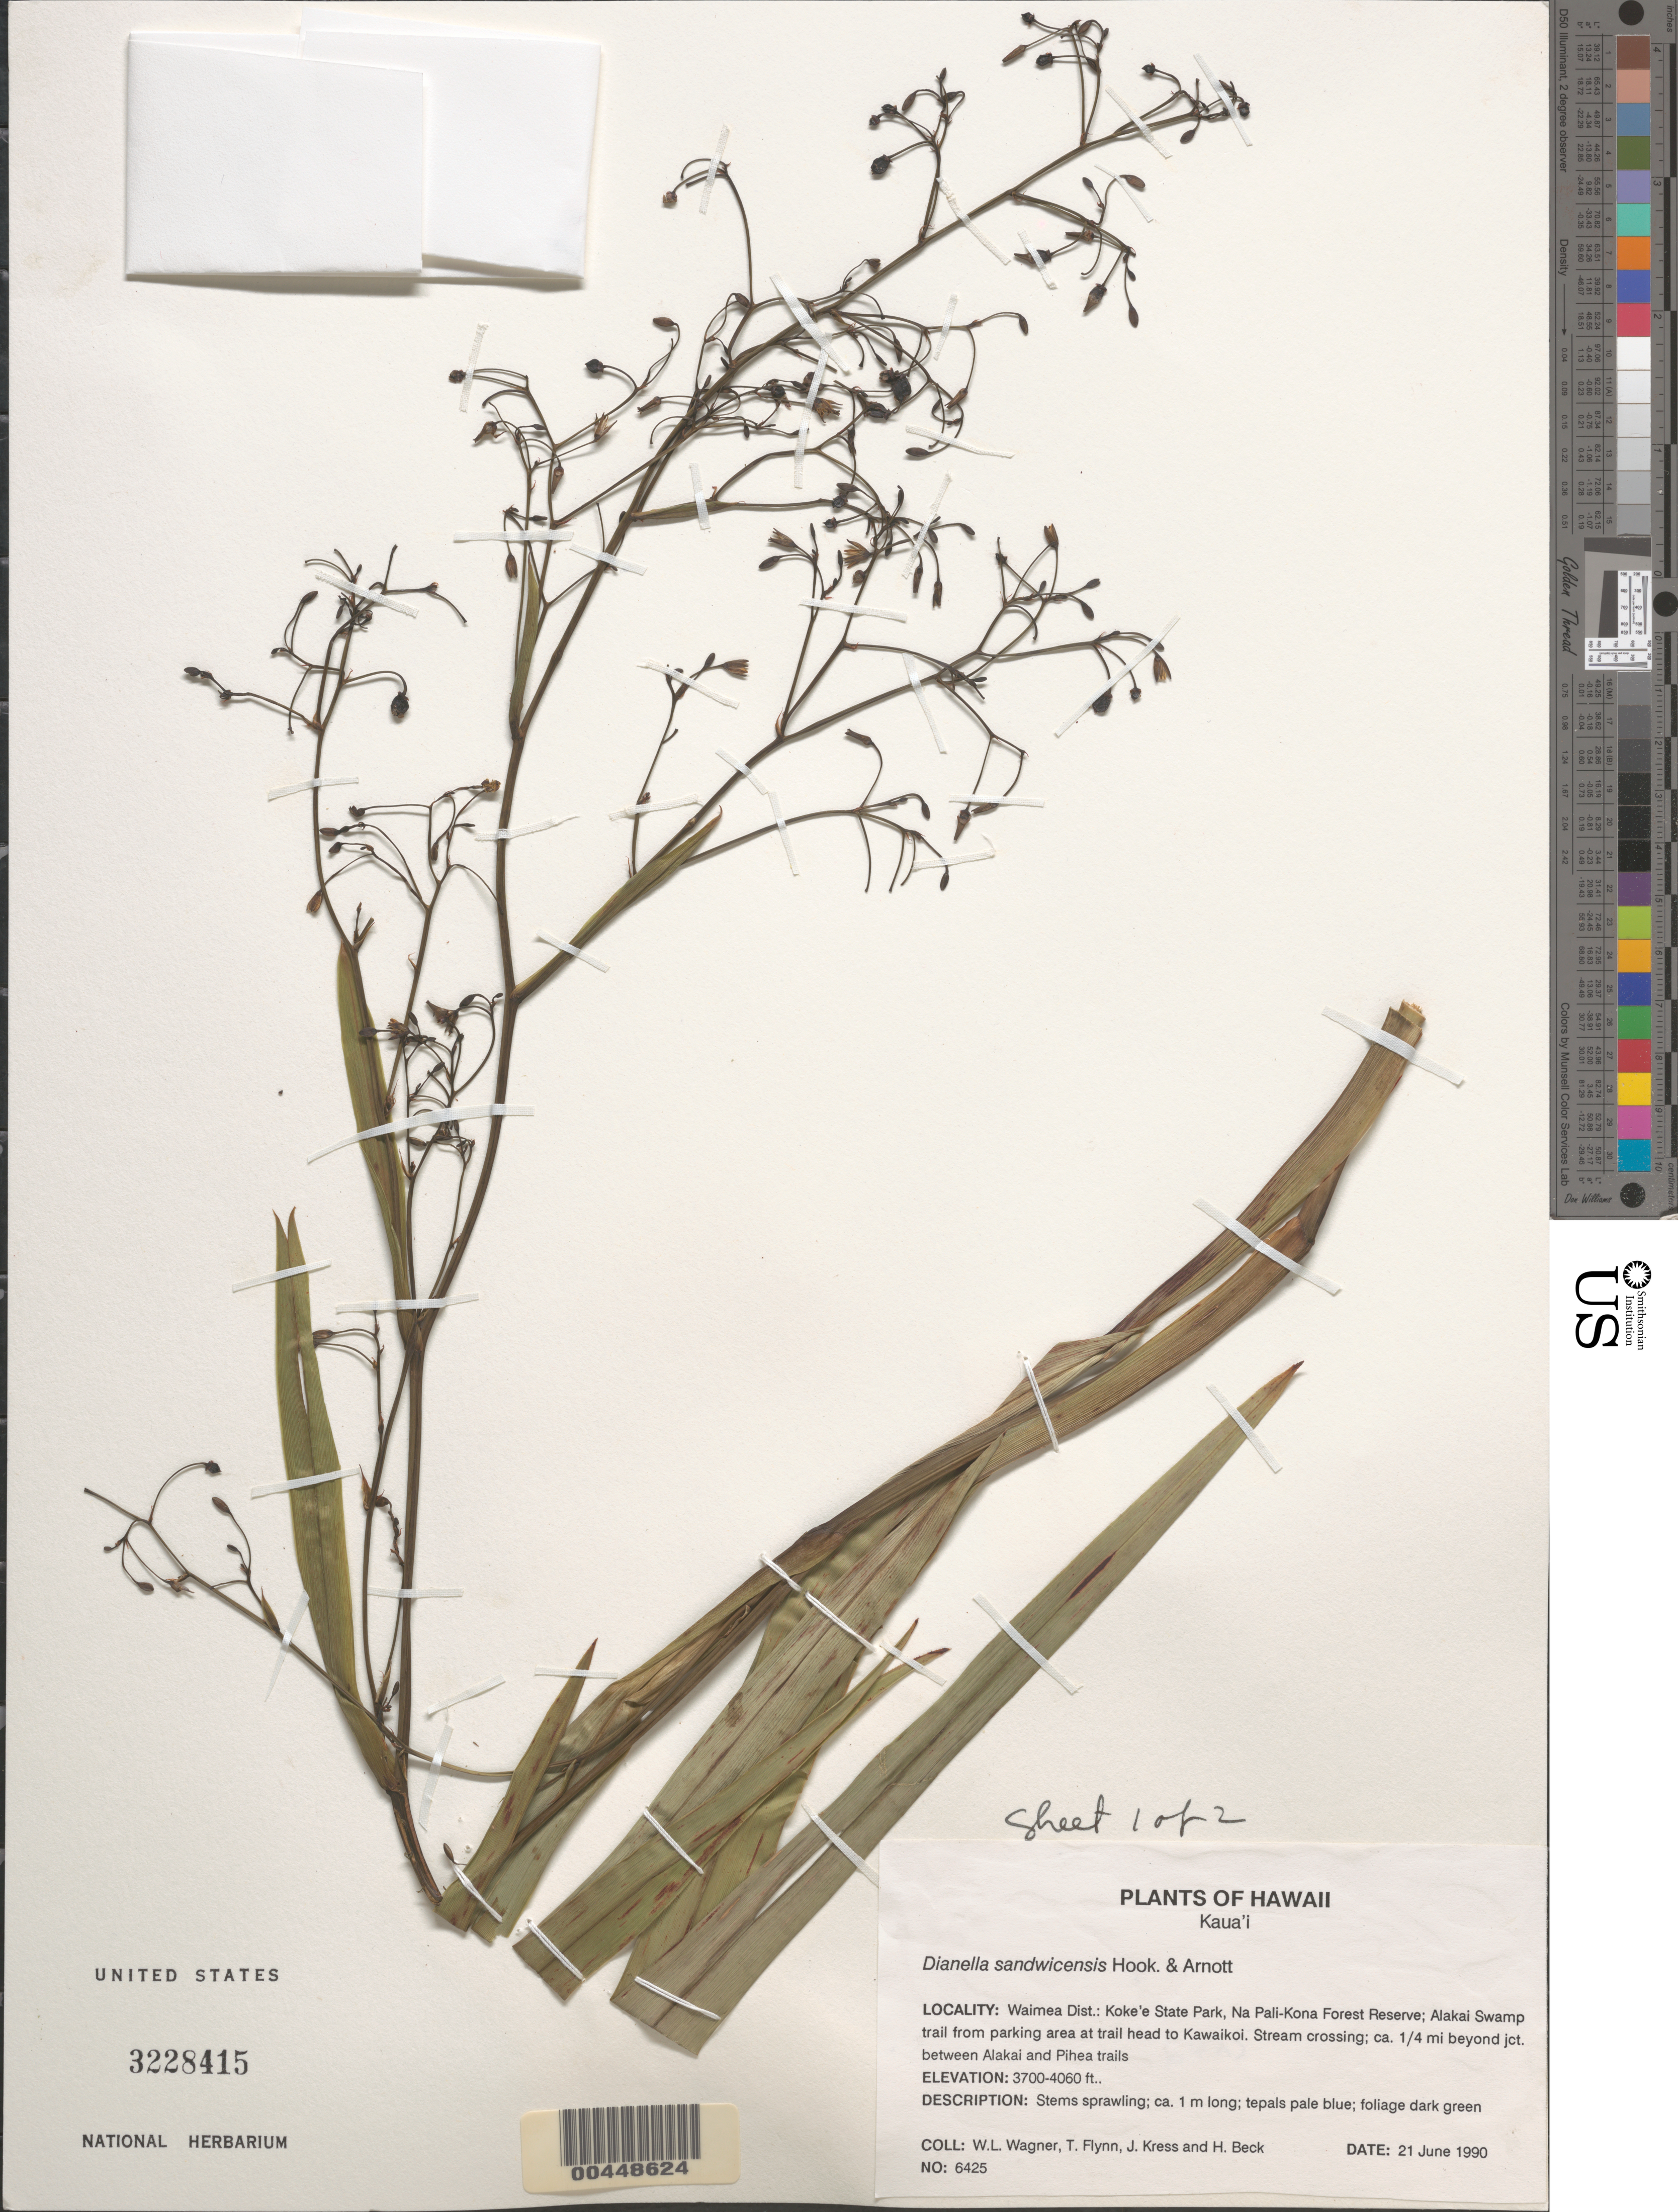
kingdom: Plantae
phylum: Tracheophyta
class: Liliopsida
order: Asparagales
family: Asphodelaceae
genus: Dianella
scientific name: Dianella sandwicensis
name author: Hook. & Arn.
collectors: W. L. Wagner, T. W. Flynn, W. J. Kress & H. Beck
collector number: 6425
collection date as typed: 21 Jun 1990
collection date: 1990-06-21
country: United States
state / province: Hawaii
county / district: Kauai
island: Kaua'i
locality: Waimea Dist, Kokee State Park, Na Pali Kona For Res, Alakai Swamp Tr. to Kawaikoi, 1/4 mi beyond junct. of Alakai and Pihea Trls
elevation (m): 1128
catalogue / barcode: US 3228415